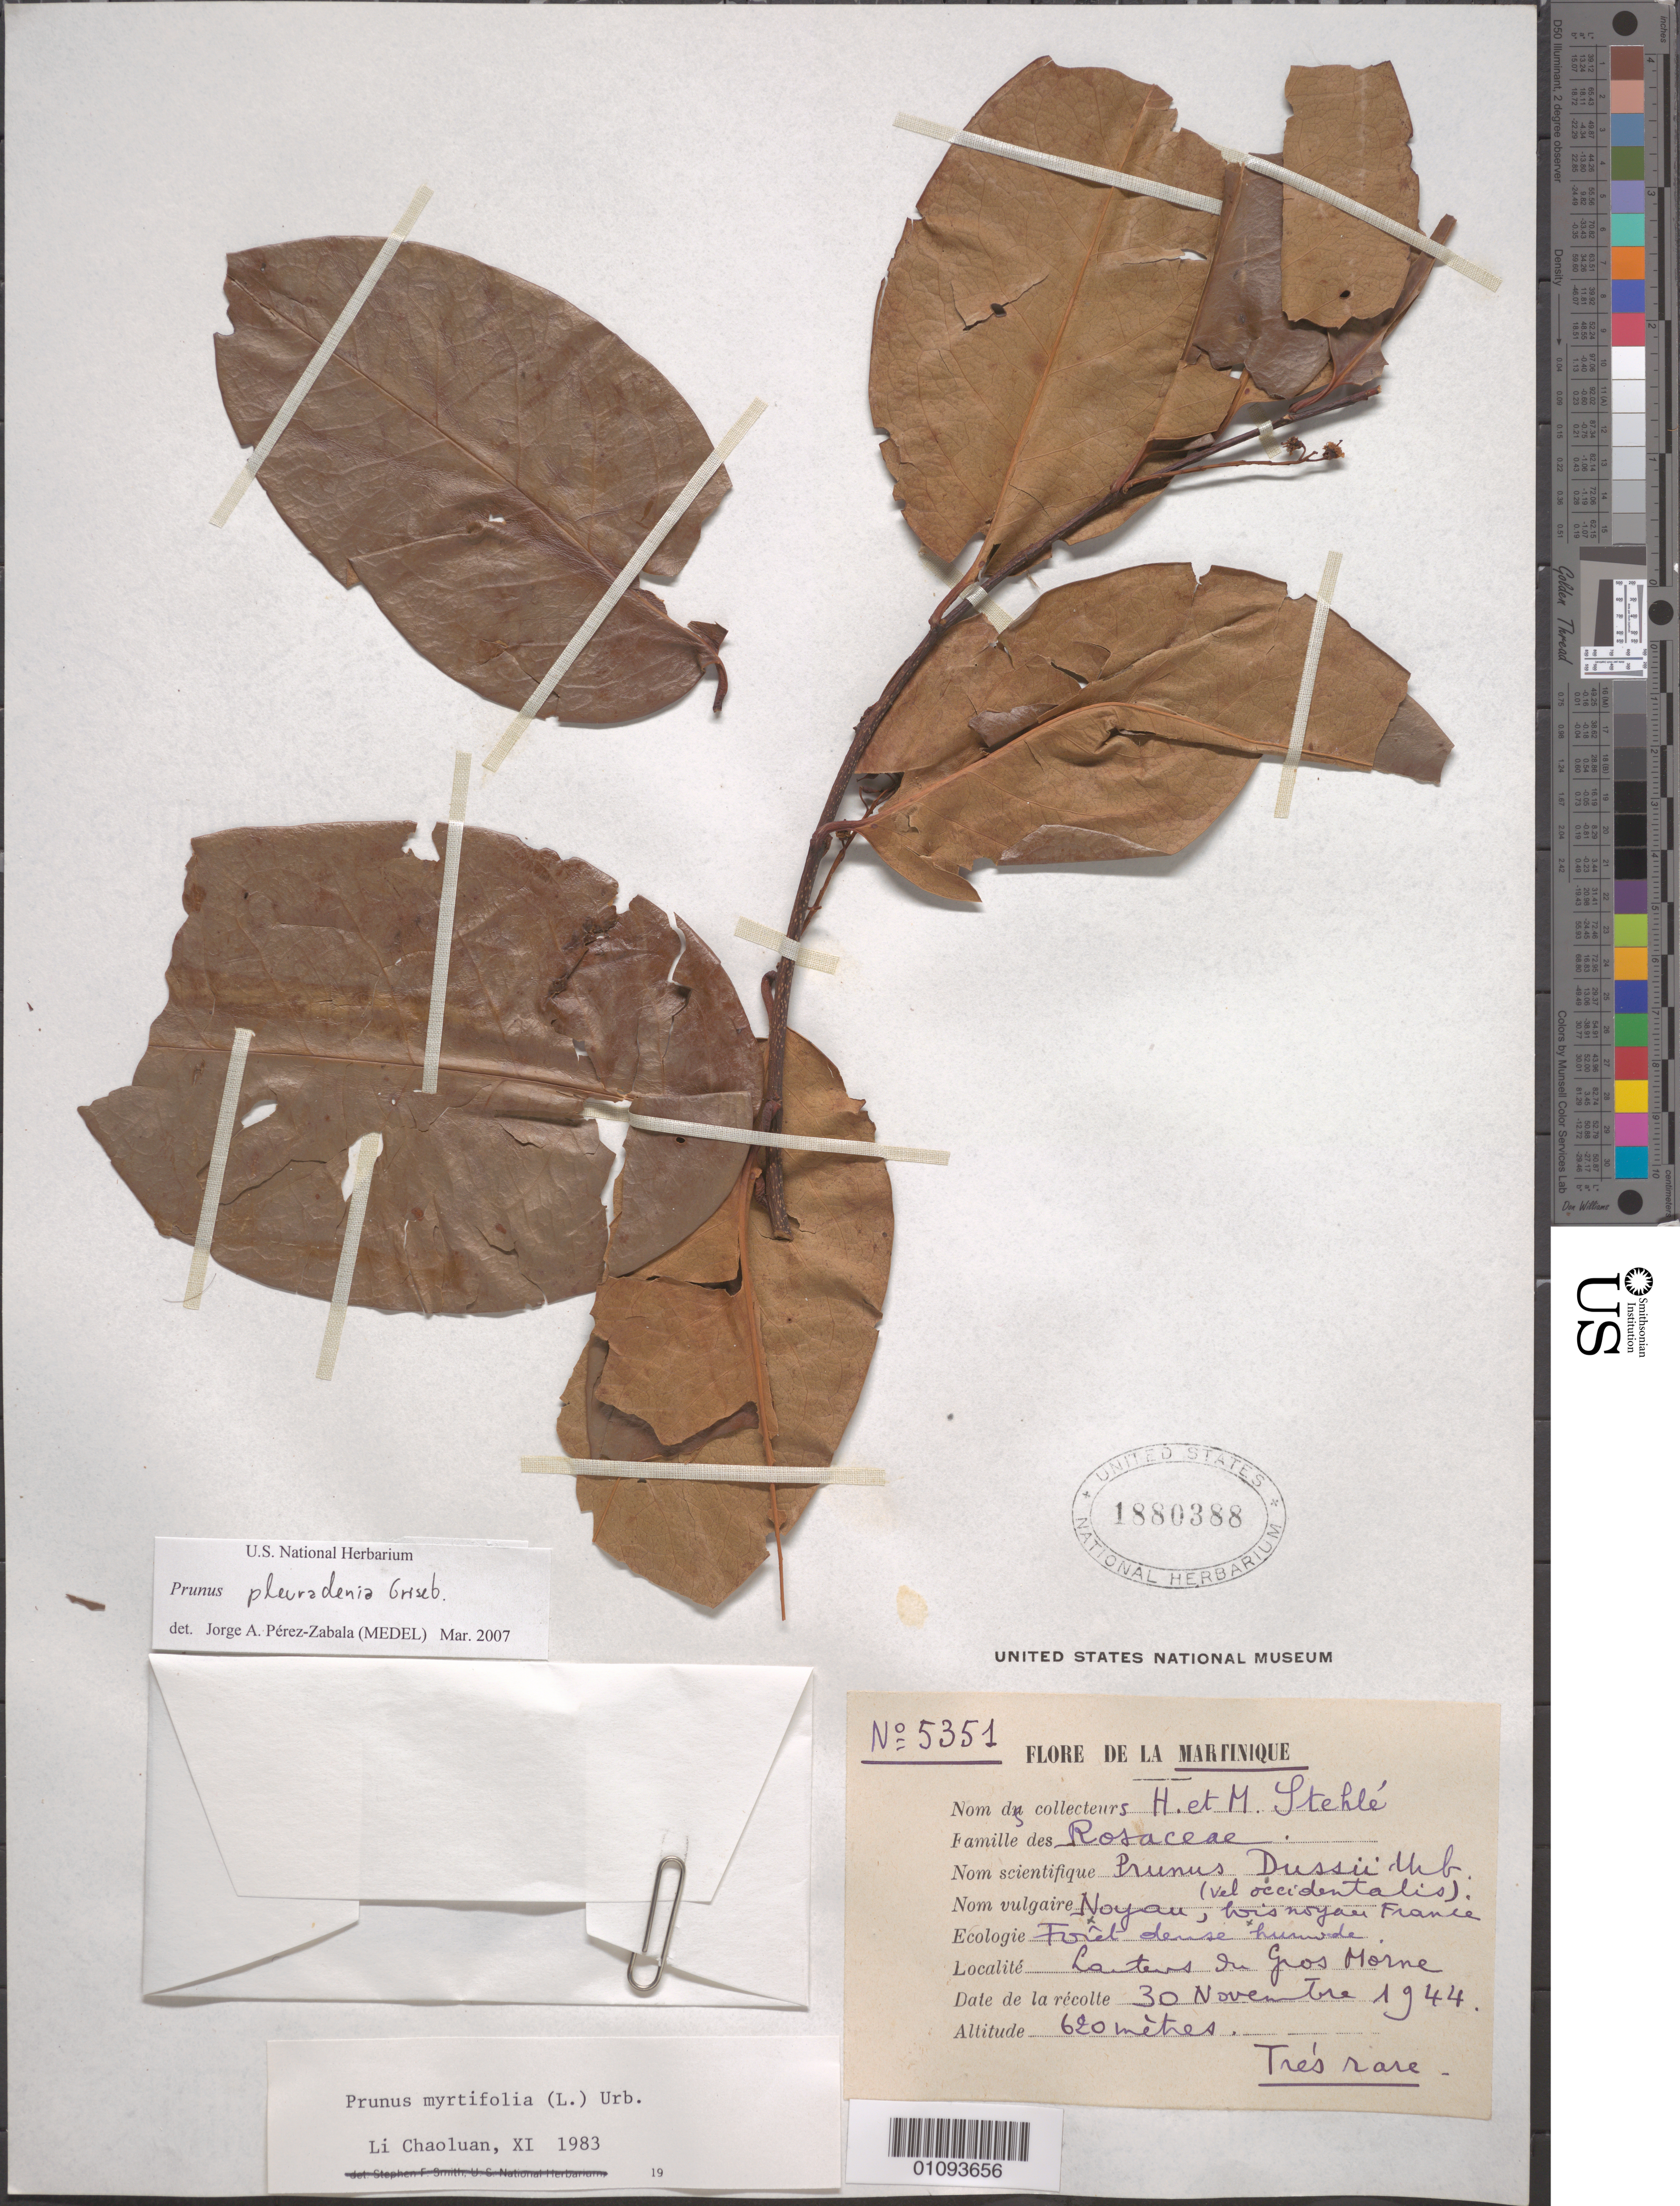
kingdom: Plantae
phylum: Tracheophyta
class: Magnoliopsida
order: Rosales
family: Rosaceae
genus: Prunus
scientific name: Prunus pleuradenia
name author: Griseb.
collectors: H. Stehlé & M. Stehlé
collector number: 5351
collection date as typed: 30 Nov 1944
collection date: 1944-11-30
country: Martinique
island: Martinique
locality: Gros Morne Heights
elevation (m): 620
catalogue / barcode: US 1880388